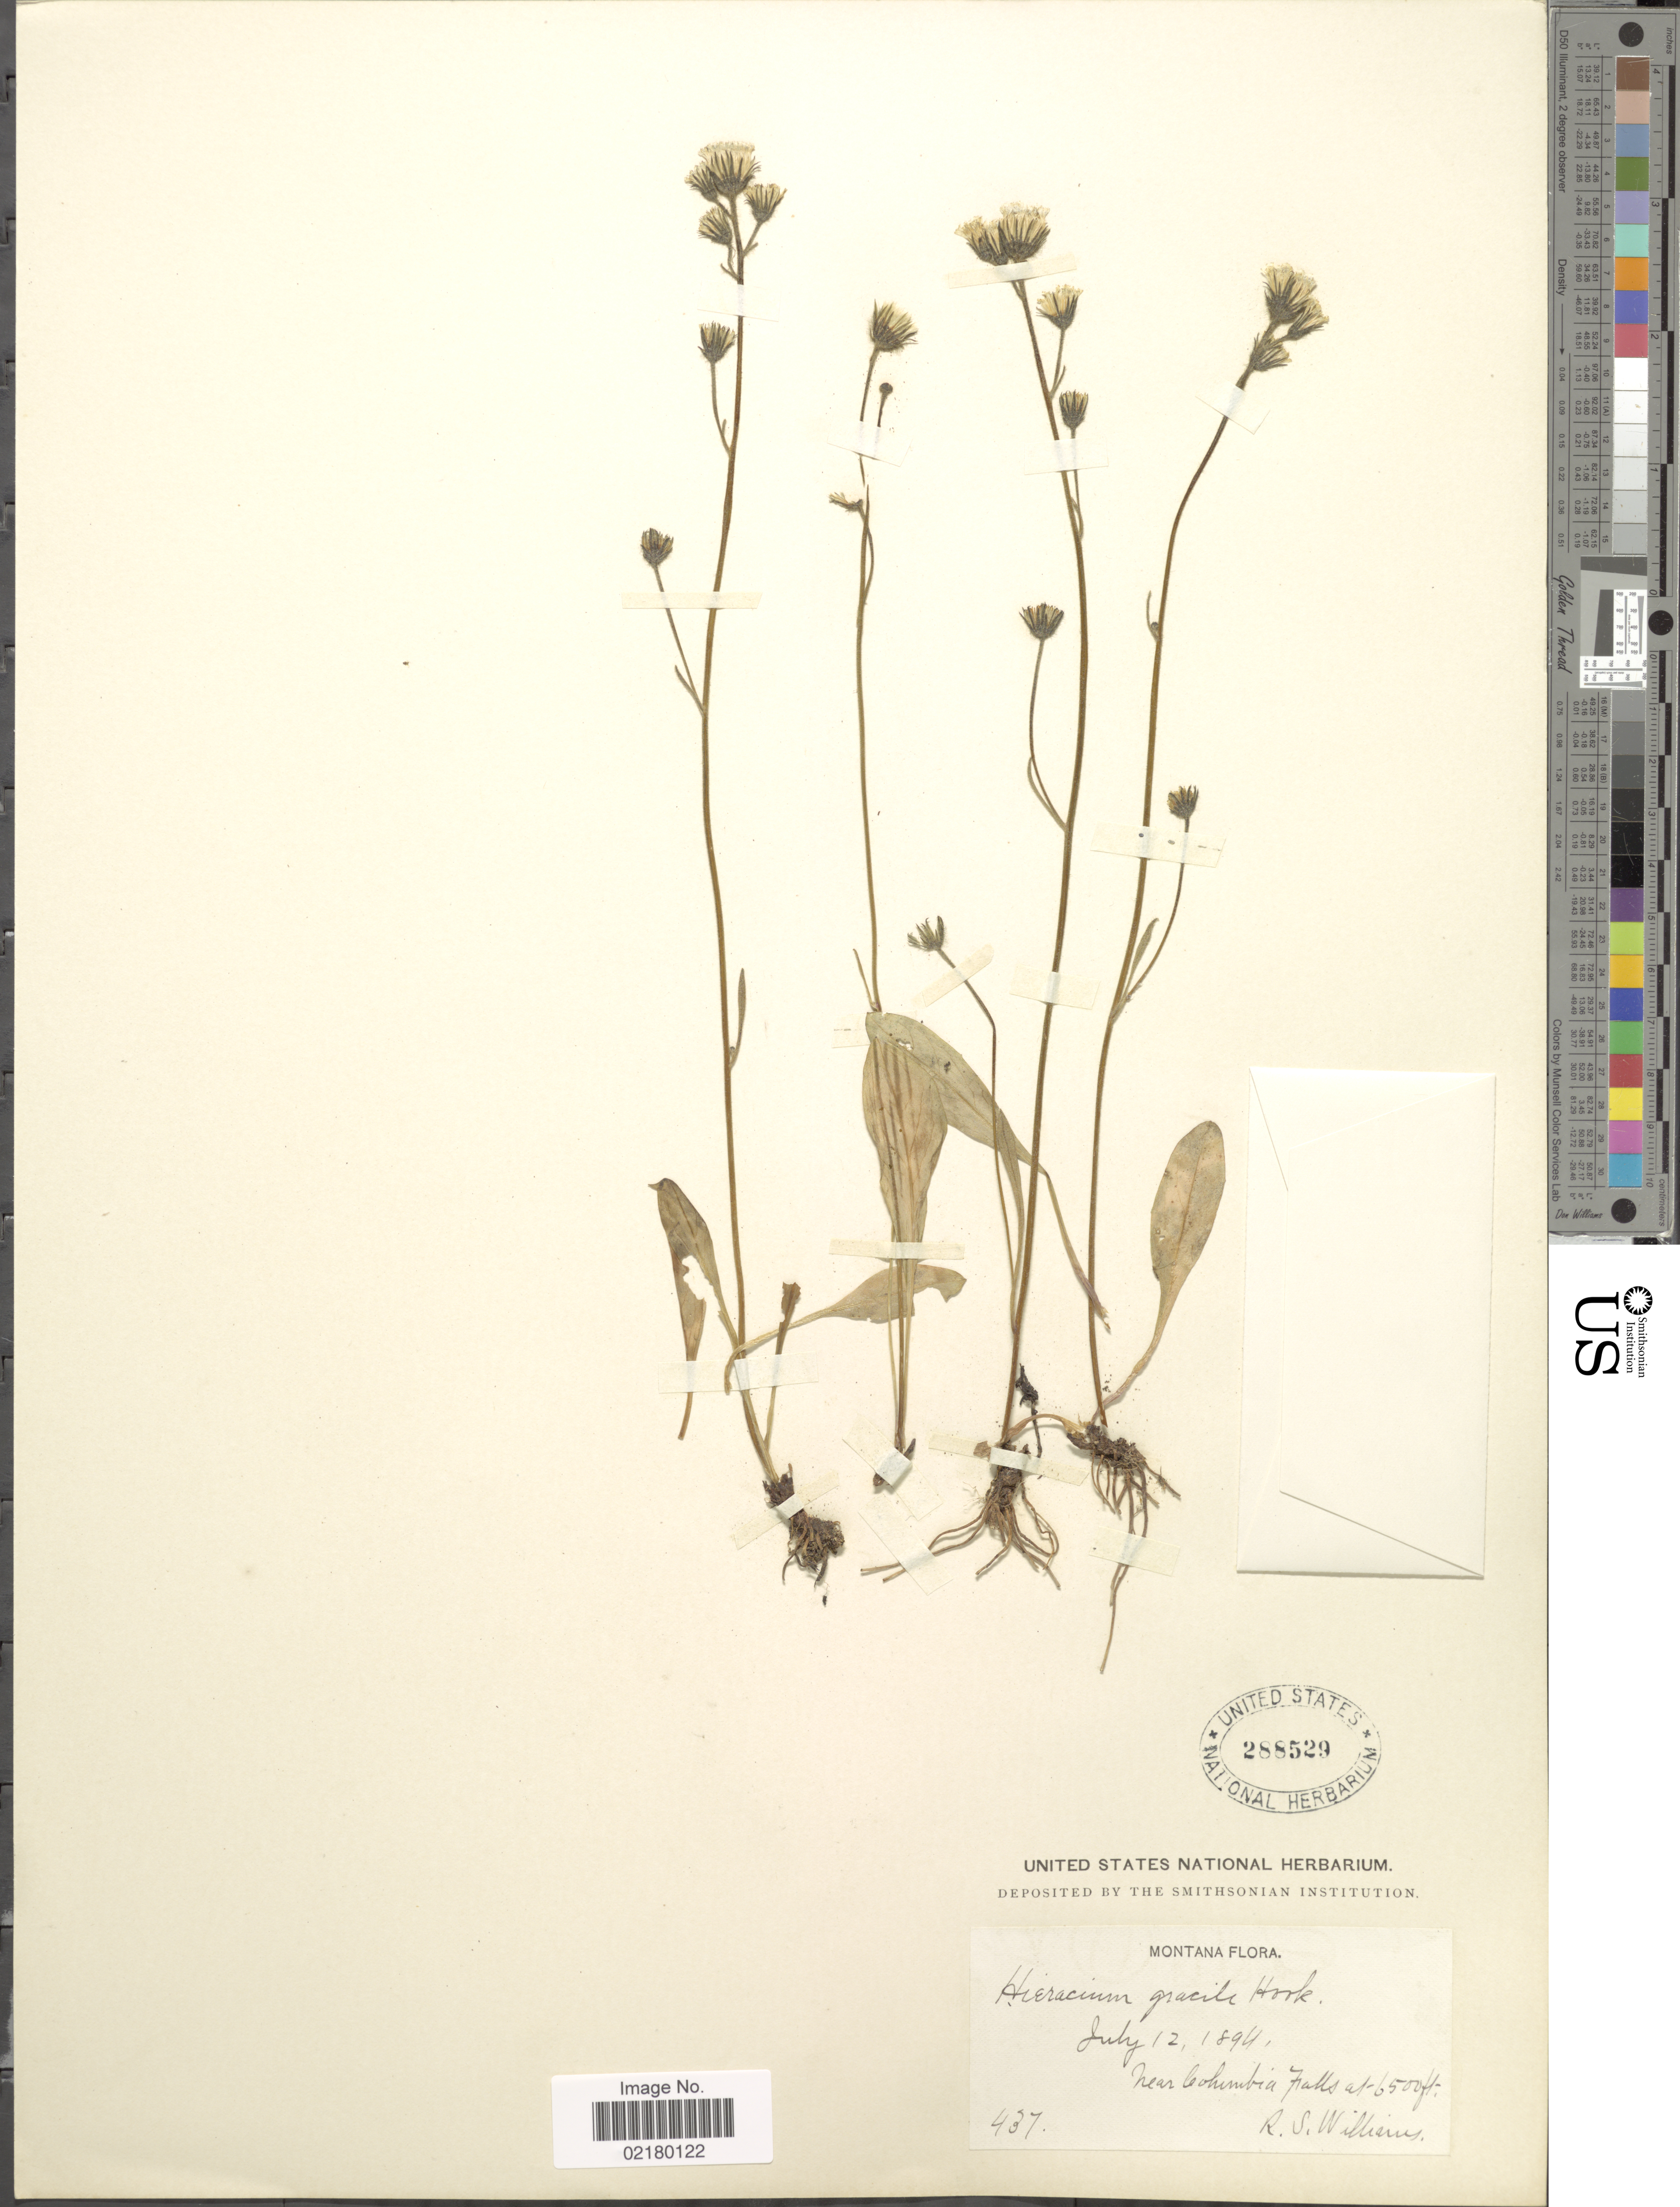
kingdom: Plantae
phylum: Tracheophyta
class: Magnoliopsida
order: Asterales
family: Asteraceae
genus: Hieracium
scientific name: Hieracium triste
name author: Willd. ex Spreng.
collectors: R. S. Williams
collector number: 437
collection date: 1894-07-12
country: United States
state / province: Montana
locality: Near Colombia Falls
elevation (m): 1981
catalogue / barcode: US 288529